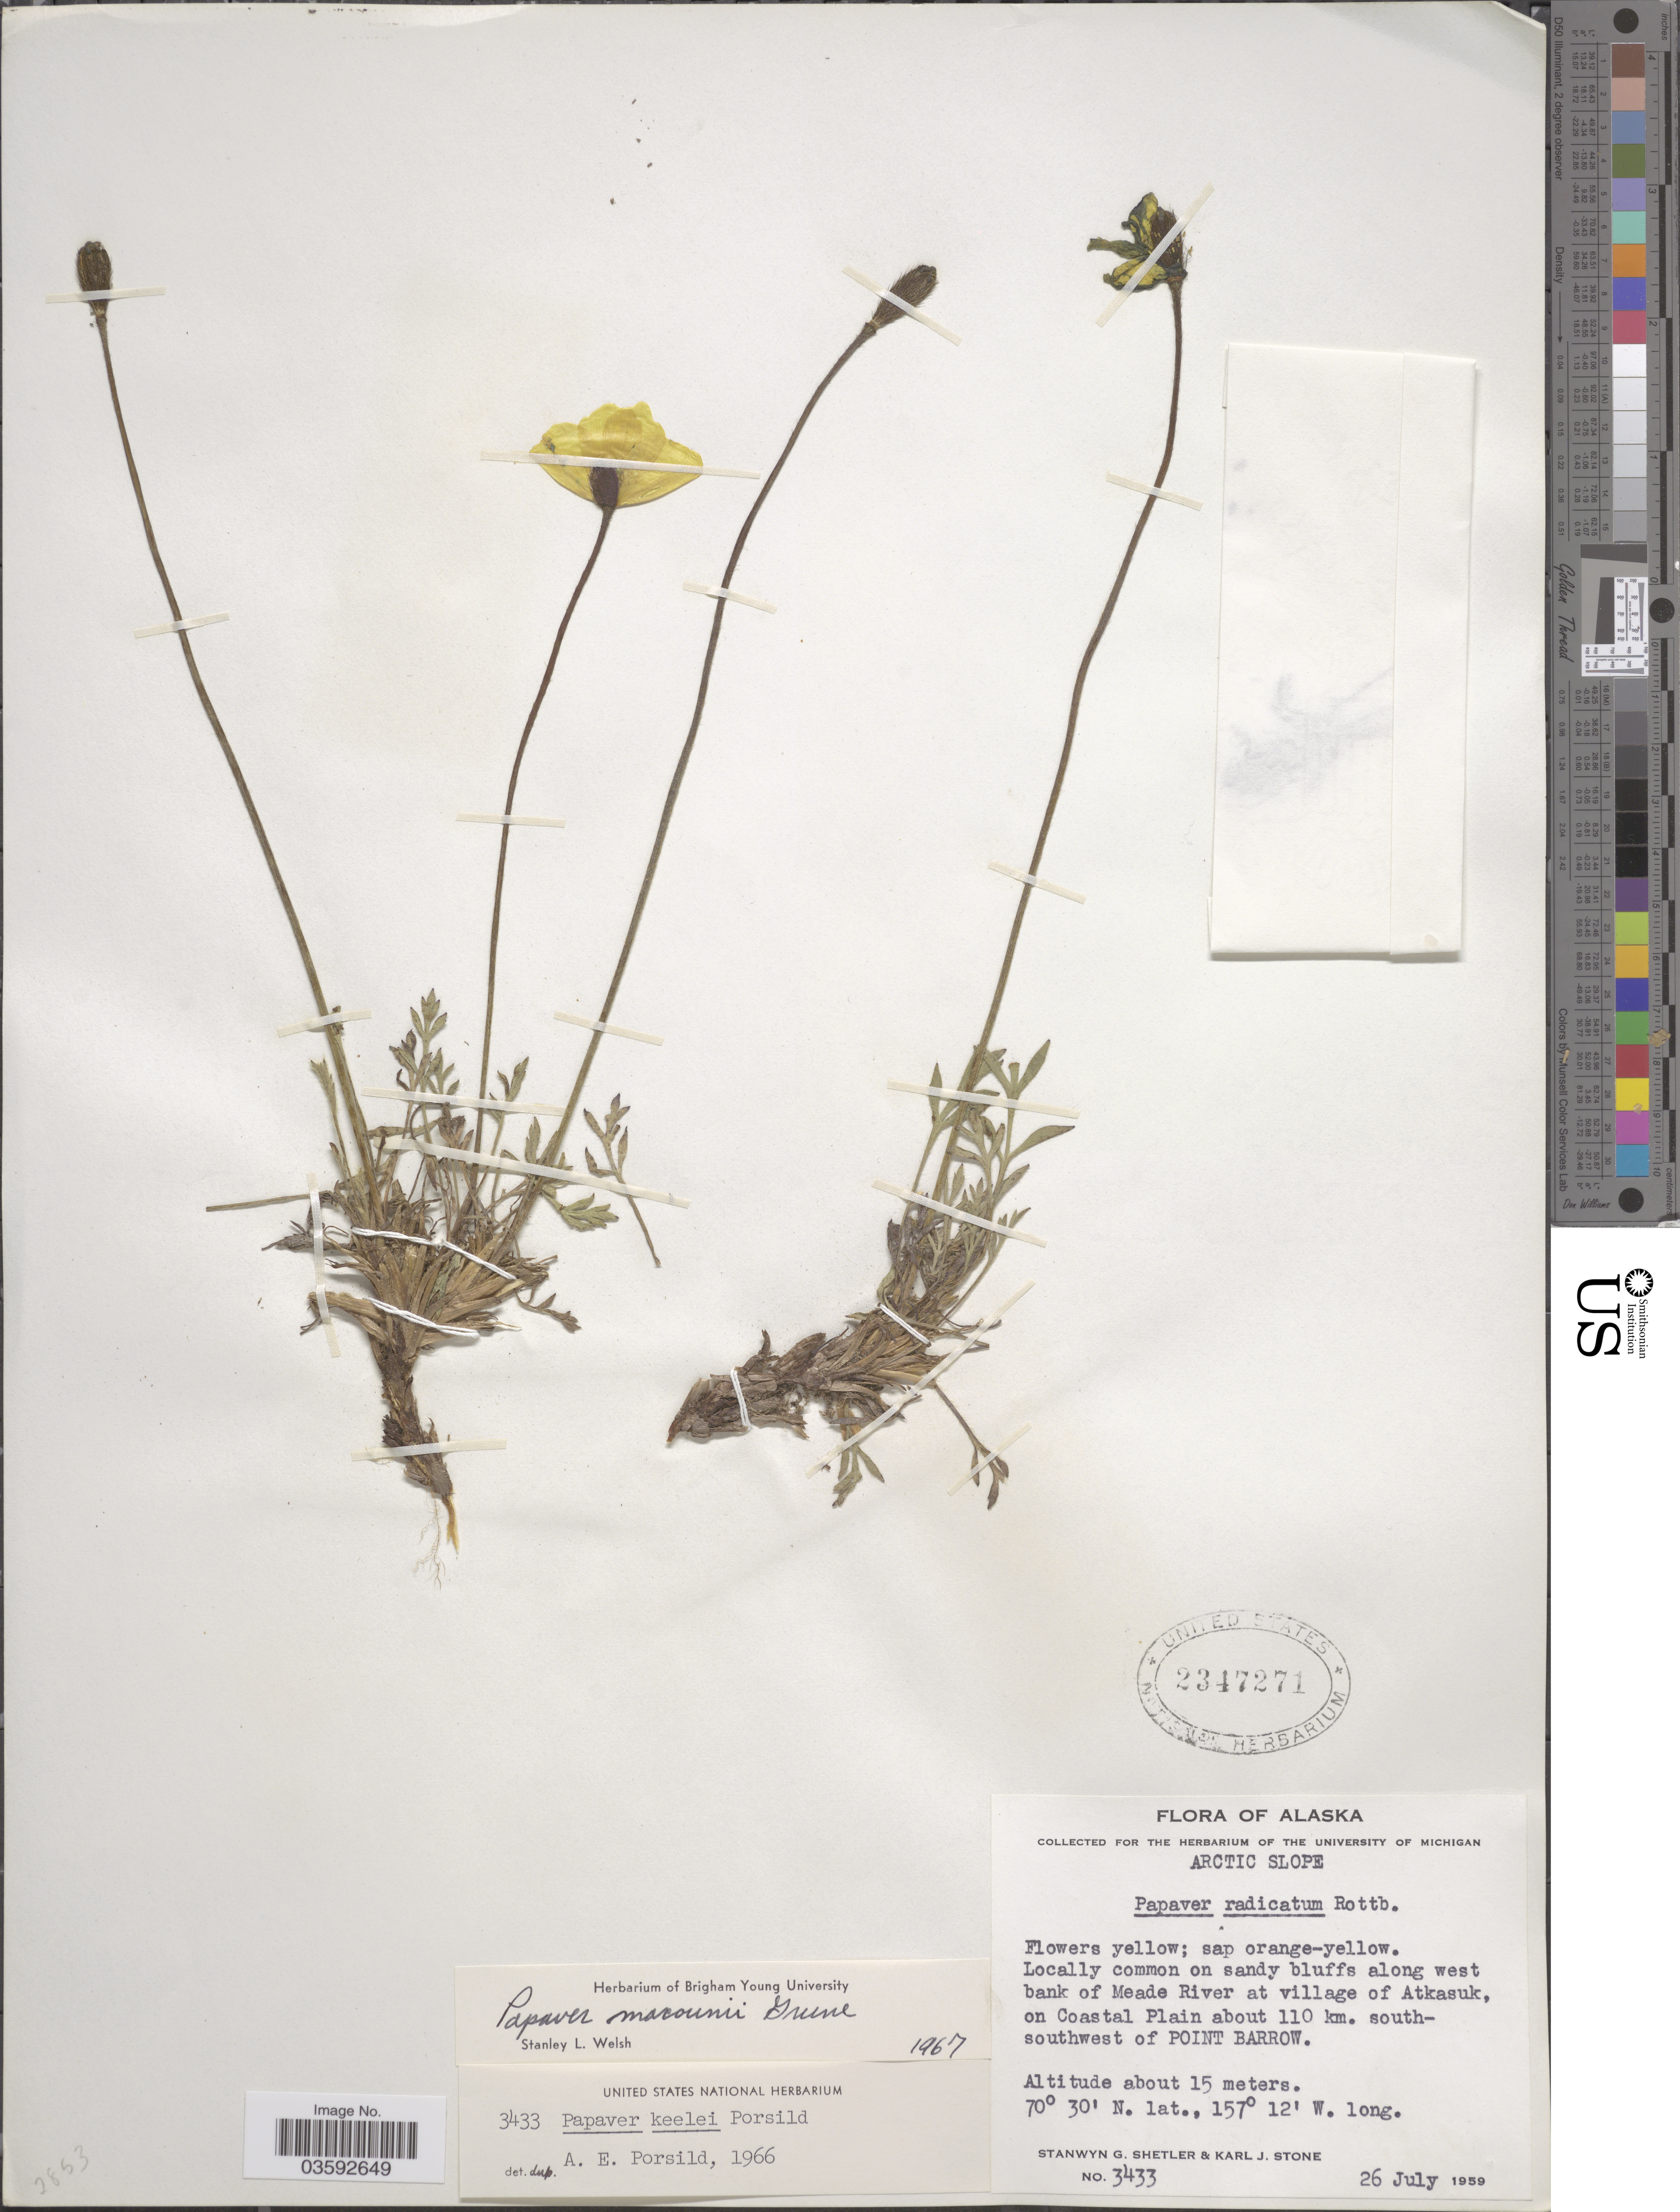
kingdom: Plantae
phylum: Tracheophyta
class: Magnoliopsida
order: Ranunculales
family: Papaveraceae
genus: Papaver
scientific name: Papaver macounii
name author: Greene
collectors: S. Shetler & K. J. Stone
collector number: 3433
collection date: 1959-07-26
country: United States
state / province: Alaska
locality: Arctic Slope. Along west bank of Meade River at village of Atkasuk, on Coastal Plain about 110 km. south-southwest of Point Barrow.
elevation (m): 15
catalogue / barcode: US 2347271